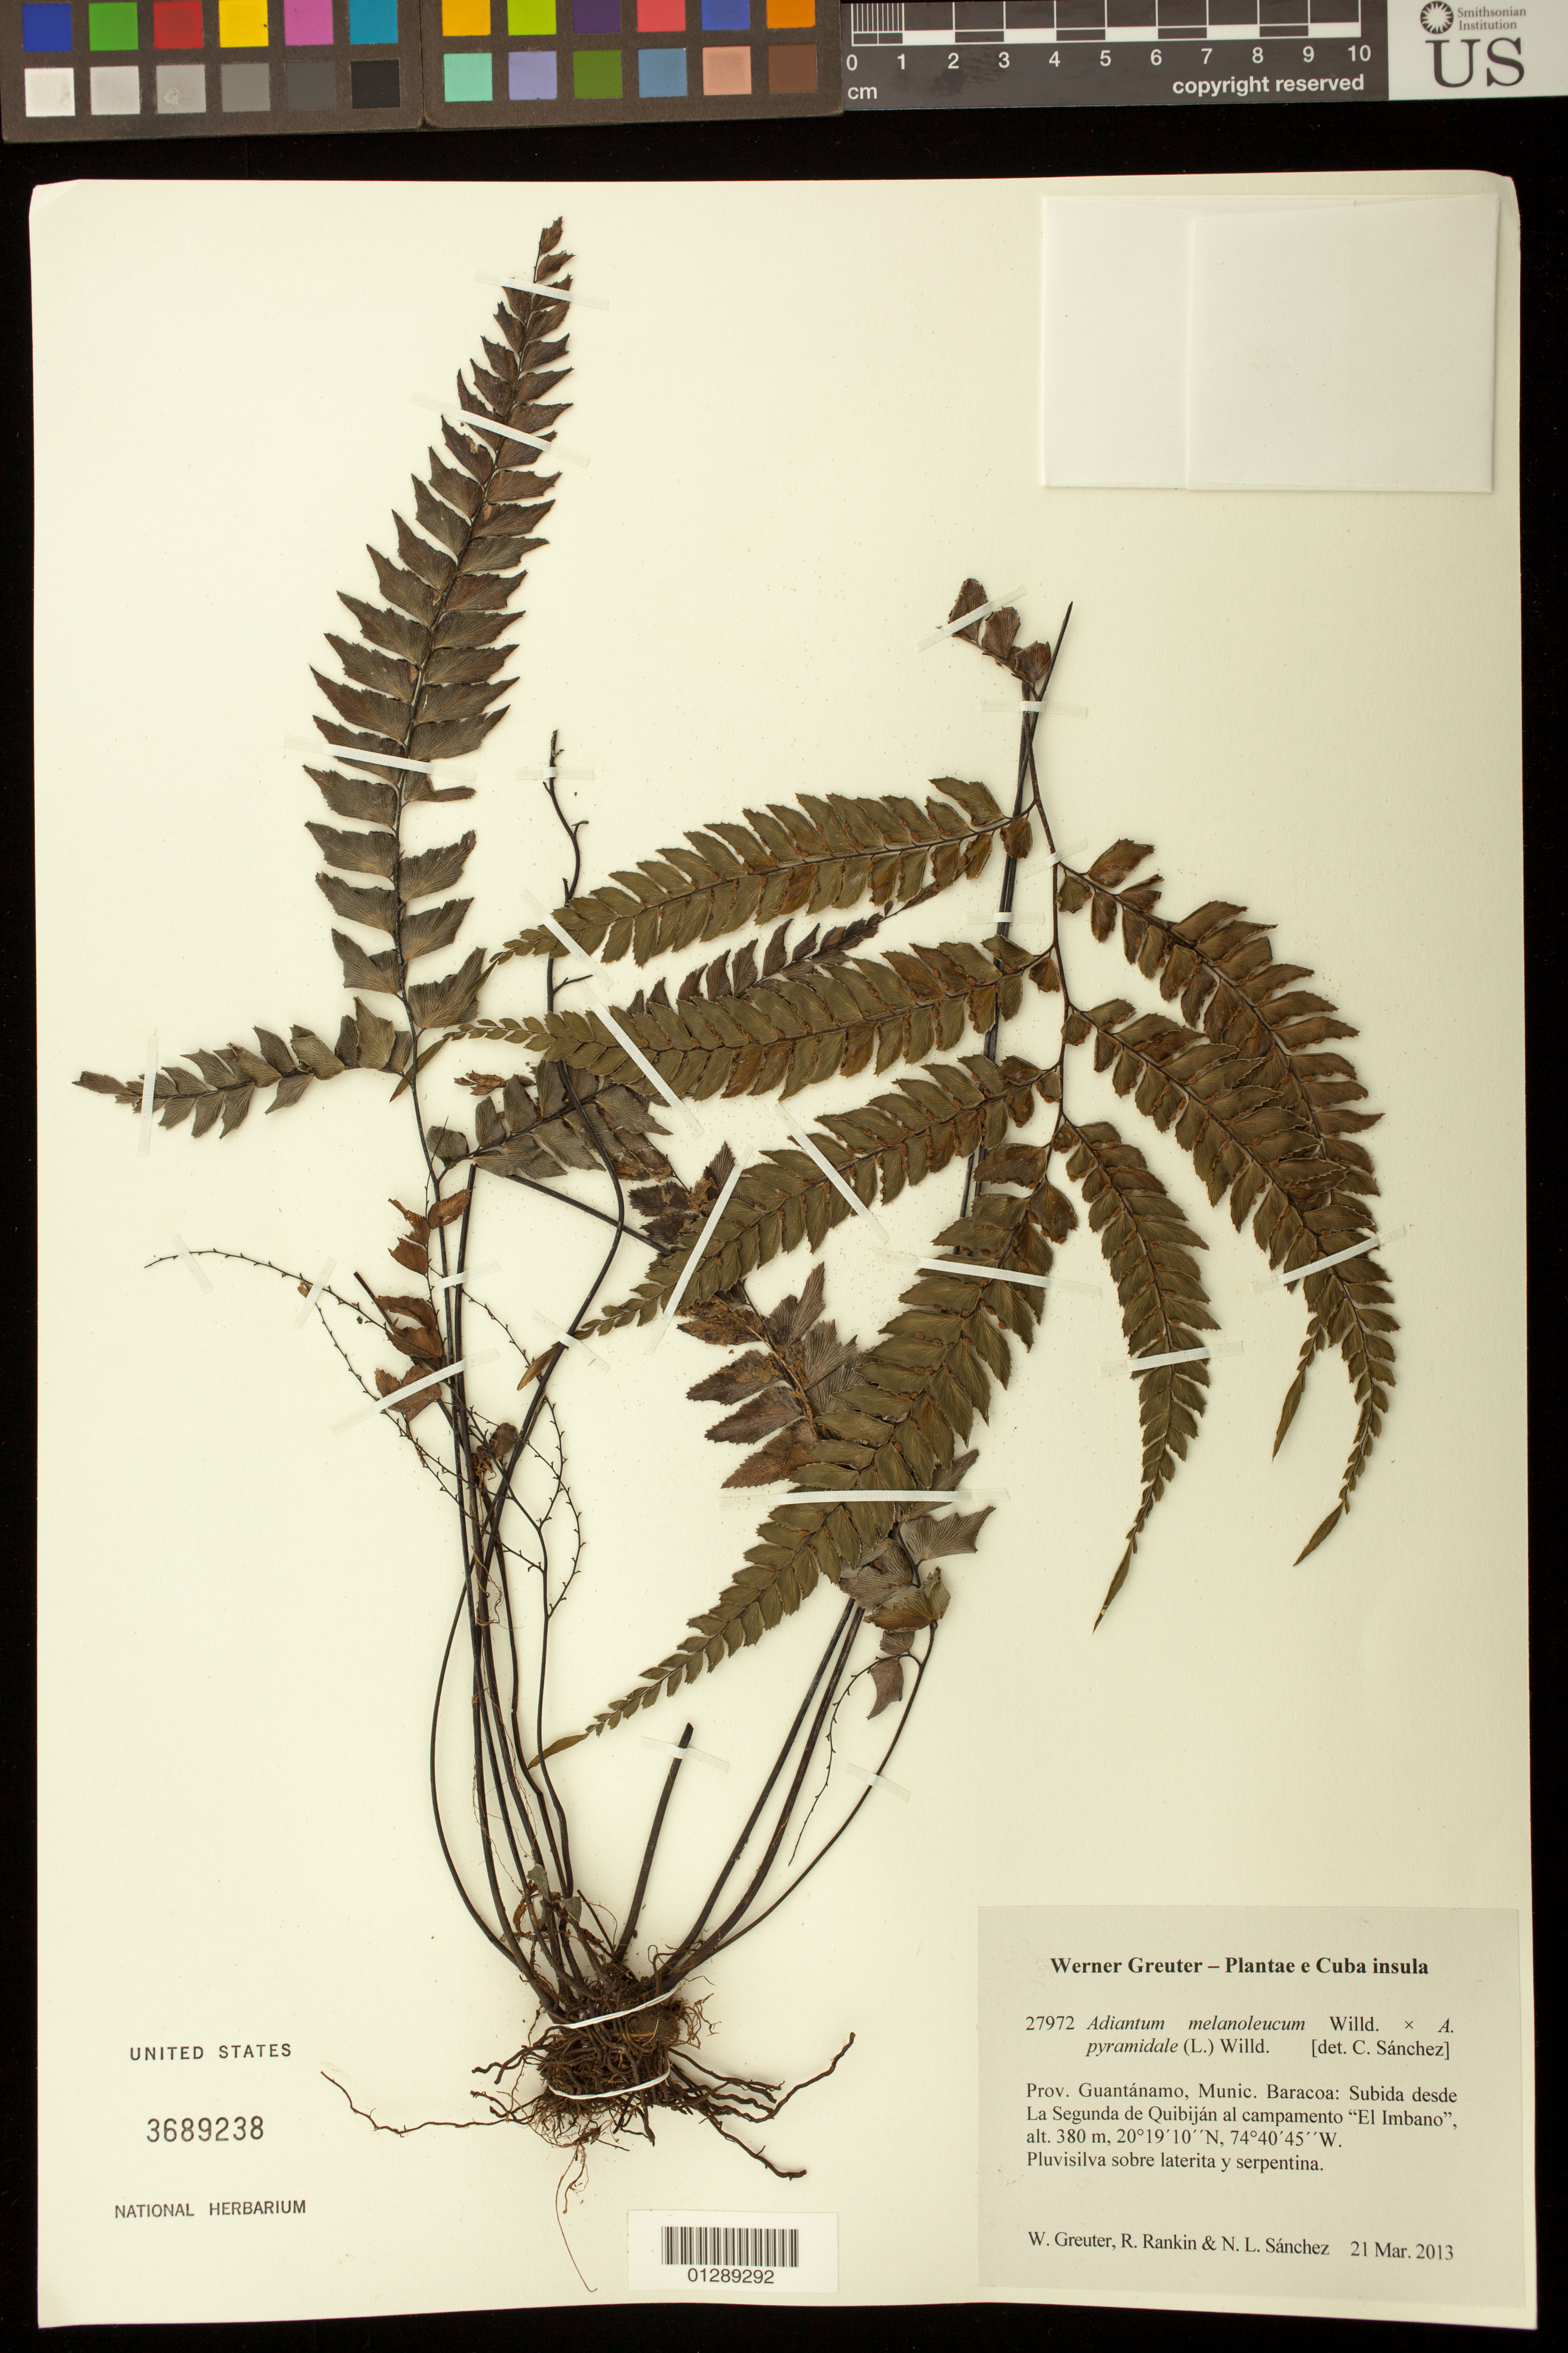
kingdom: Plantae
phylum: Tracheophyta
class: Polypodiopsida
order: Polypodiales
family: Pteridaceae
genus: Adiantum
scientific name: Adiantum melanoleucum x A. pyramidale (L.) Willd.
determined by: Sánchez, C. A.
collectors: W. R. Greuter, R. Rankin Rodriguez & N. Sanchez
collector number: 27972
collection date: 2013-03-21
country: Cuba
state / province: Guantanamo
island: Cuba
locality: Munic. Baracoa: Subida desde La Segunda de Quibiján al campamento "El Imbano".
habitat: Pluvisilva sobre laterita y serpentina.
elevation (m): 380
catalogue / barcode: US 3689238